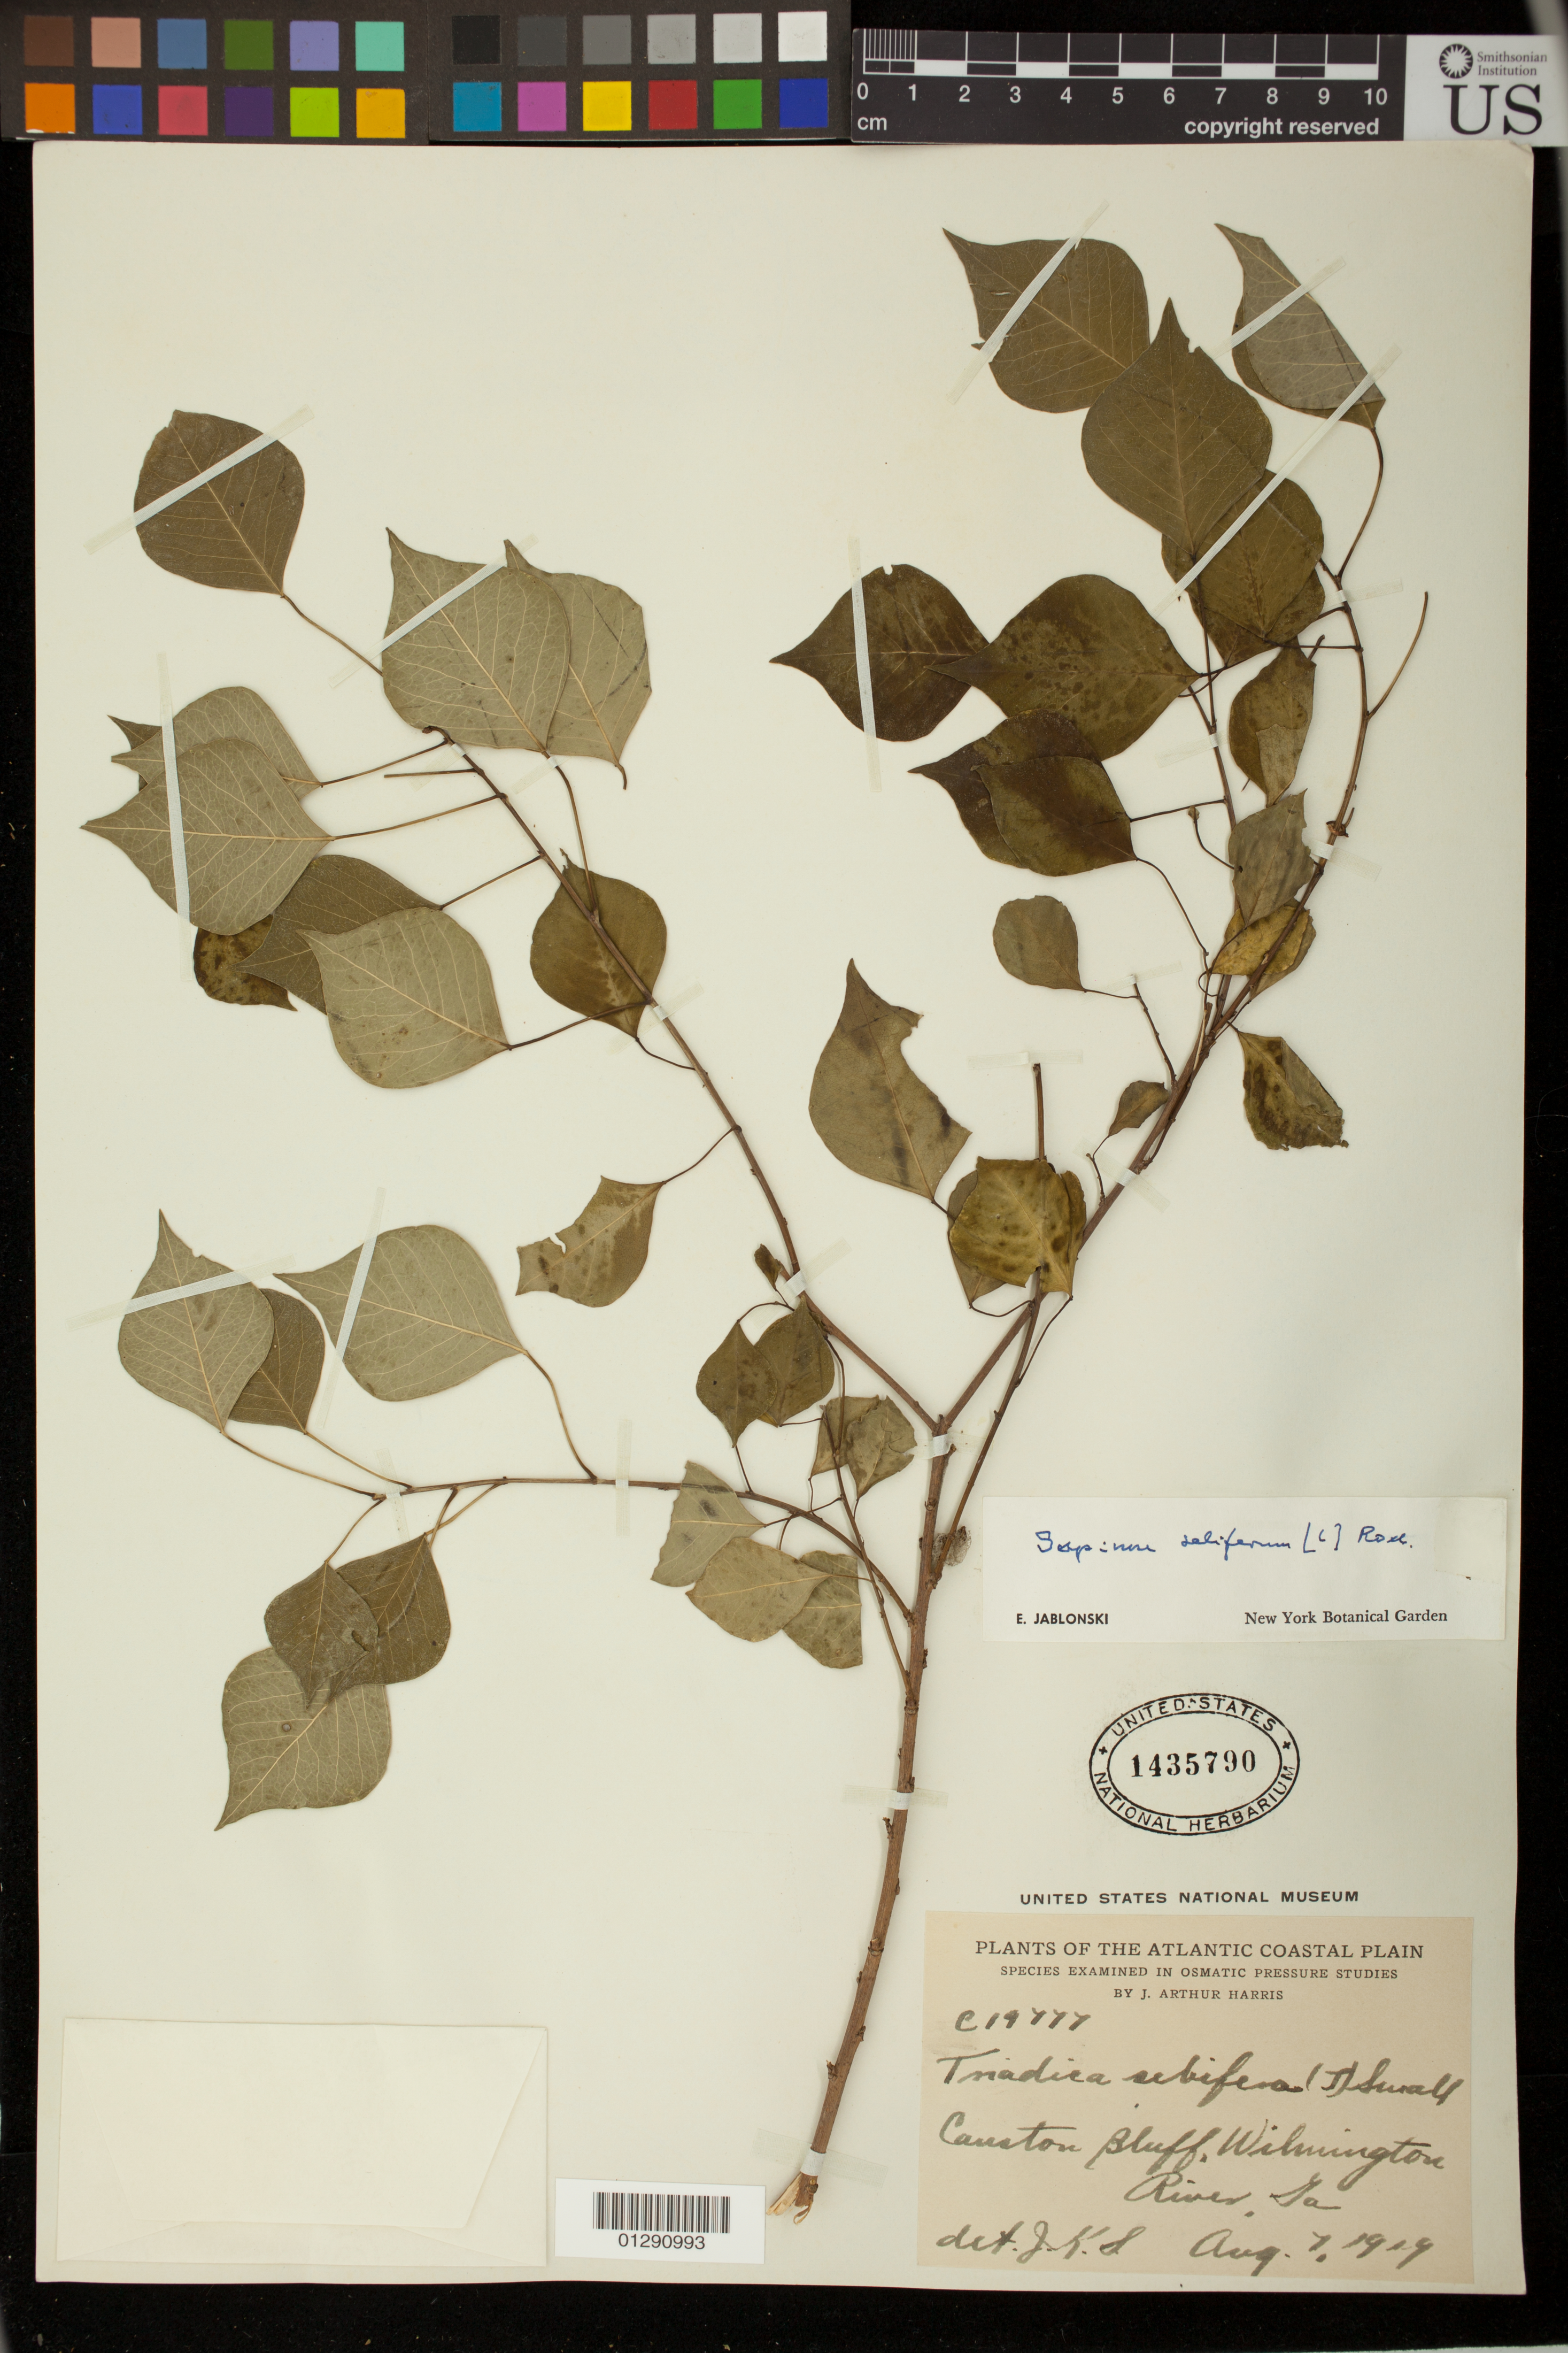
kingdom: Plantae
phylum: Tracheophyta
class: Magnoliopsida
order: Malpighiales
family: Euphorbiaceae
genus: Sapium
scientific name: Sapium sebiferum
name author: (L.) Roxb.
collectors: J. A. Harris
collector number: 19777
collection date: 1919-08-07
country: United States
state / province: Georgia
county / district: Chatham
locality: Camston Bluff, Wilmington River, GA.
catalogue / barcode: US 1435790